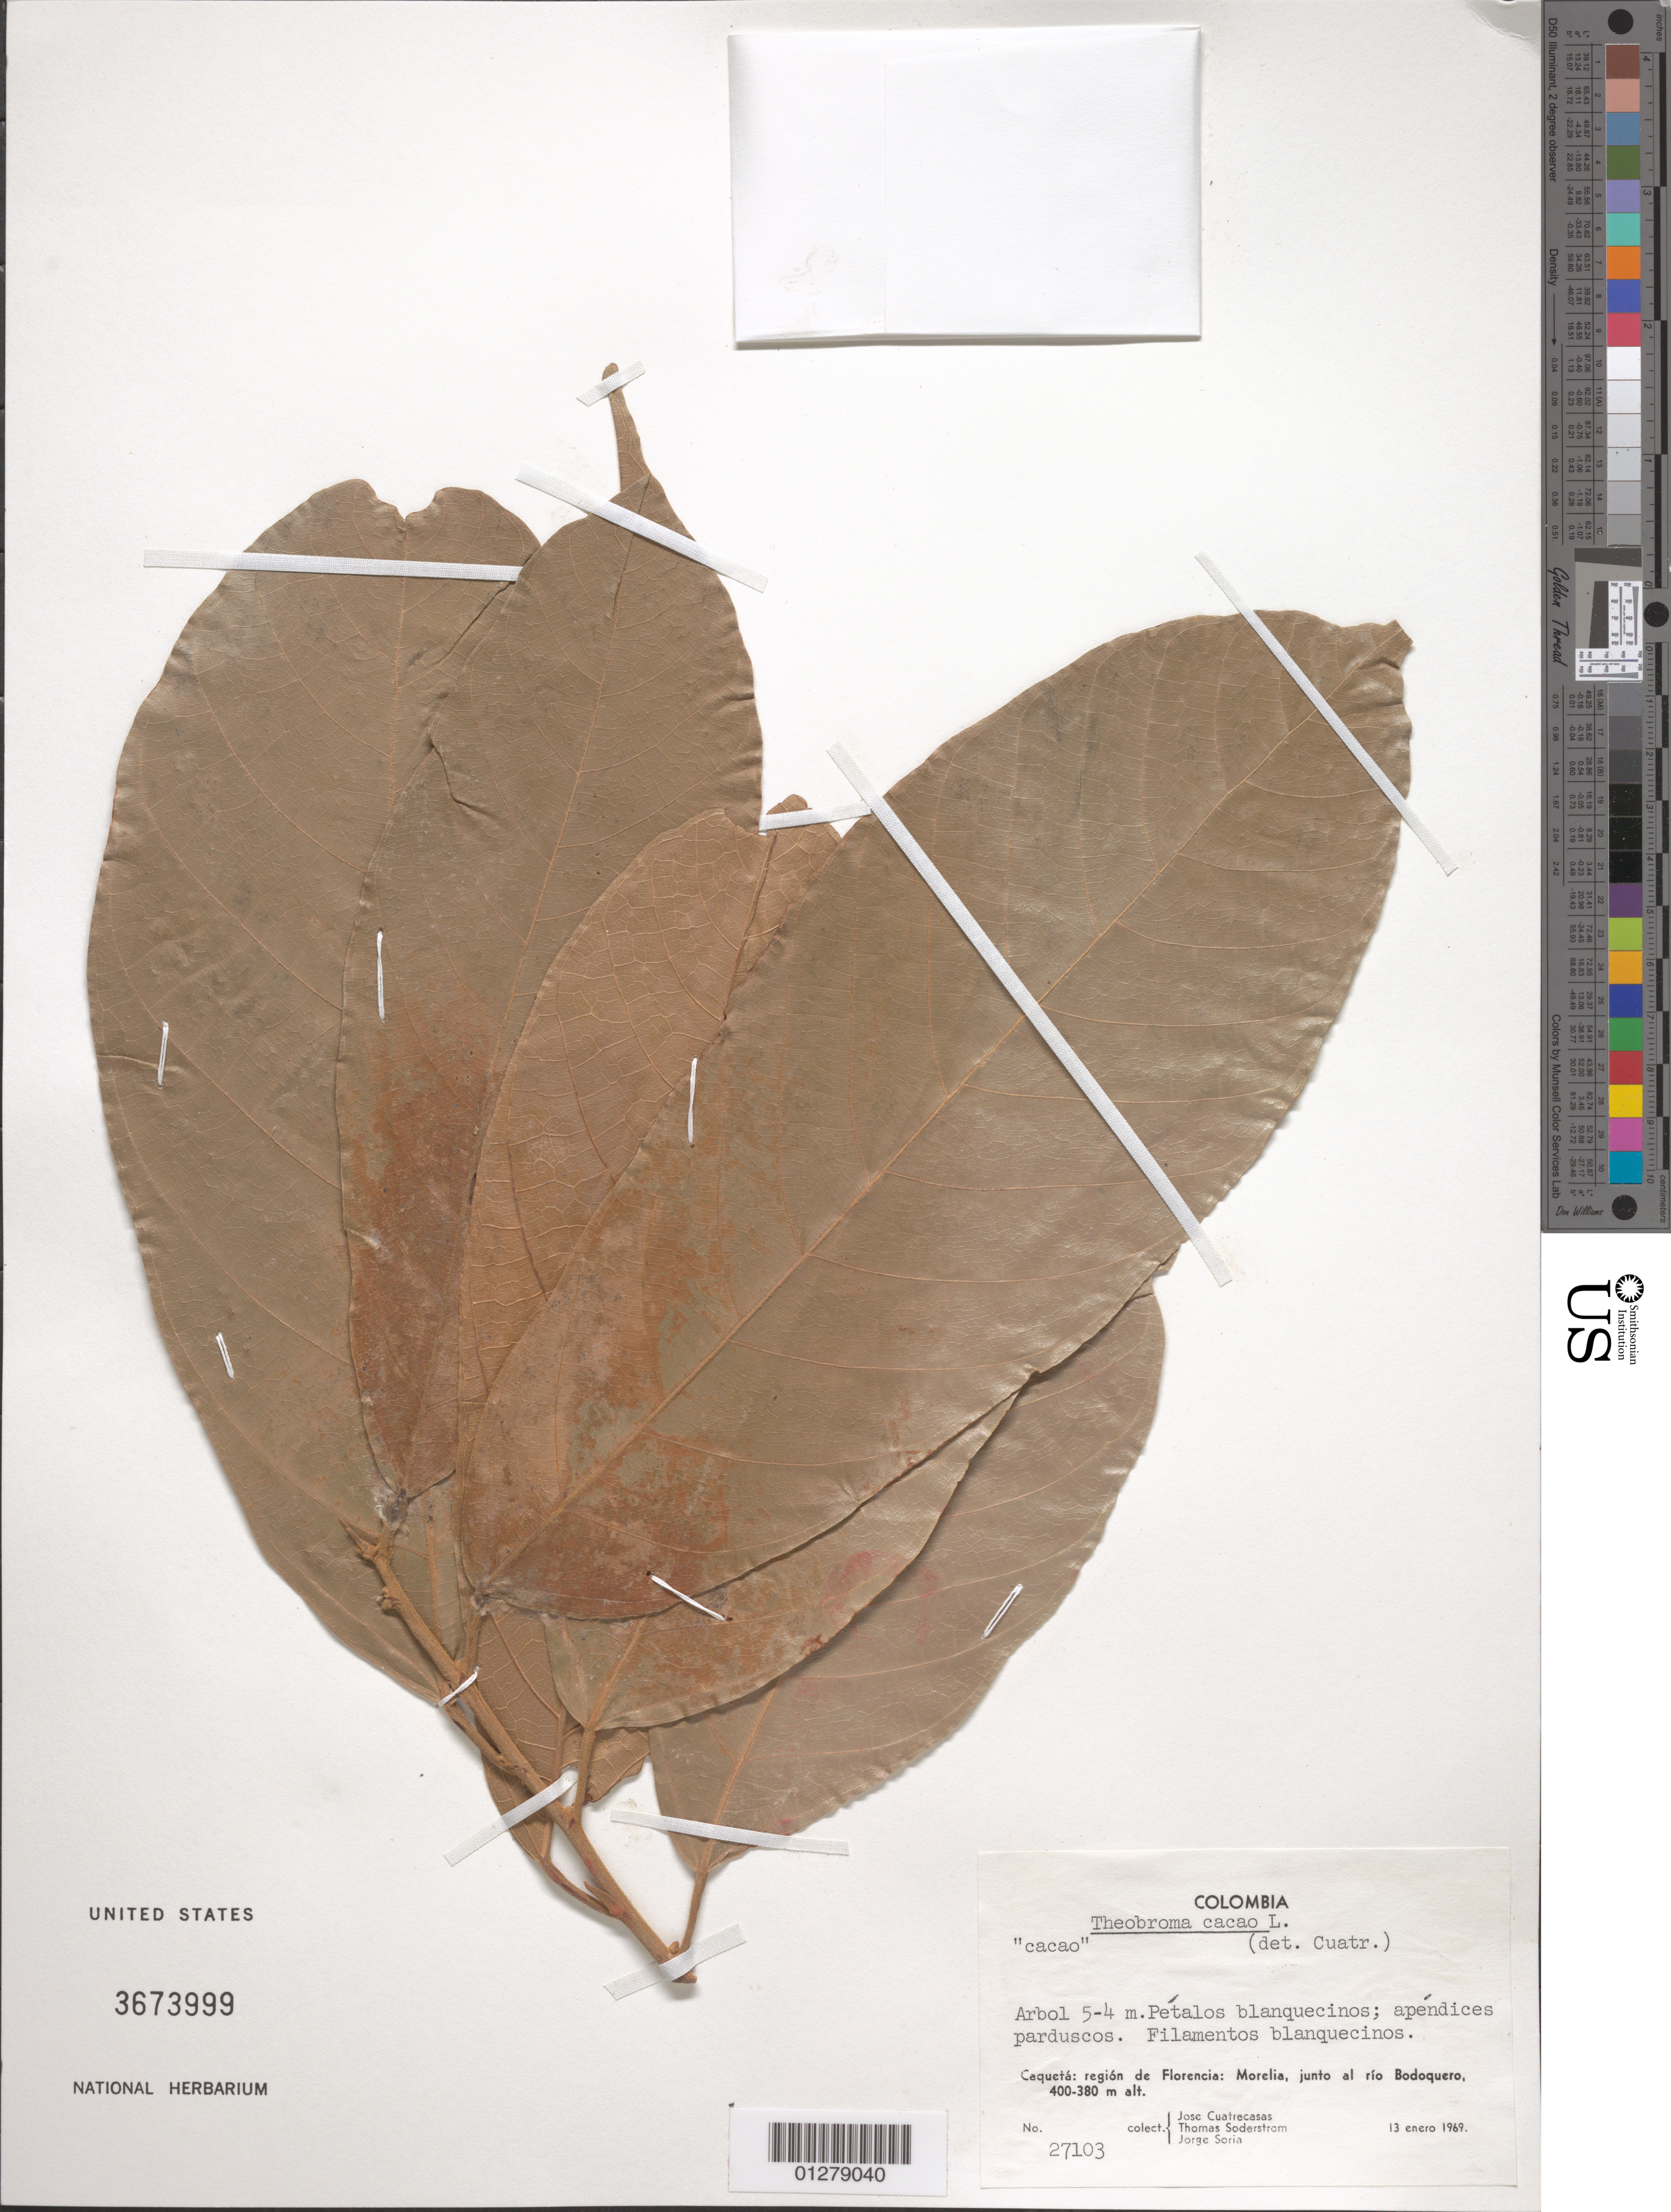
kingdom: Plantae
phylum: Tracheophyta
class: Magnoliopsida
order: Malvales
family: Malvaceae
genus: Theobroma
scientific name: Theobroma cacao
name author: L.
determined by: Cuatrecasas, J.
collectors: J. Cuatrecasas, T. R. Soderstrom & J. Soria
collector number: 27103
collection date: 1969-01-13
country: Colombia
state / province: Caqueta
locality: region de Florencia: Morelia, junto al rio Bodoquero.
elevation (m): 380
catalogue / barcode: US 3673999